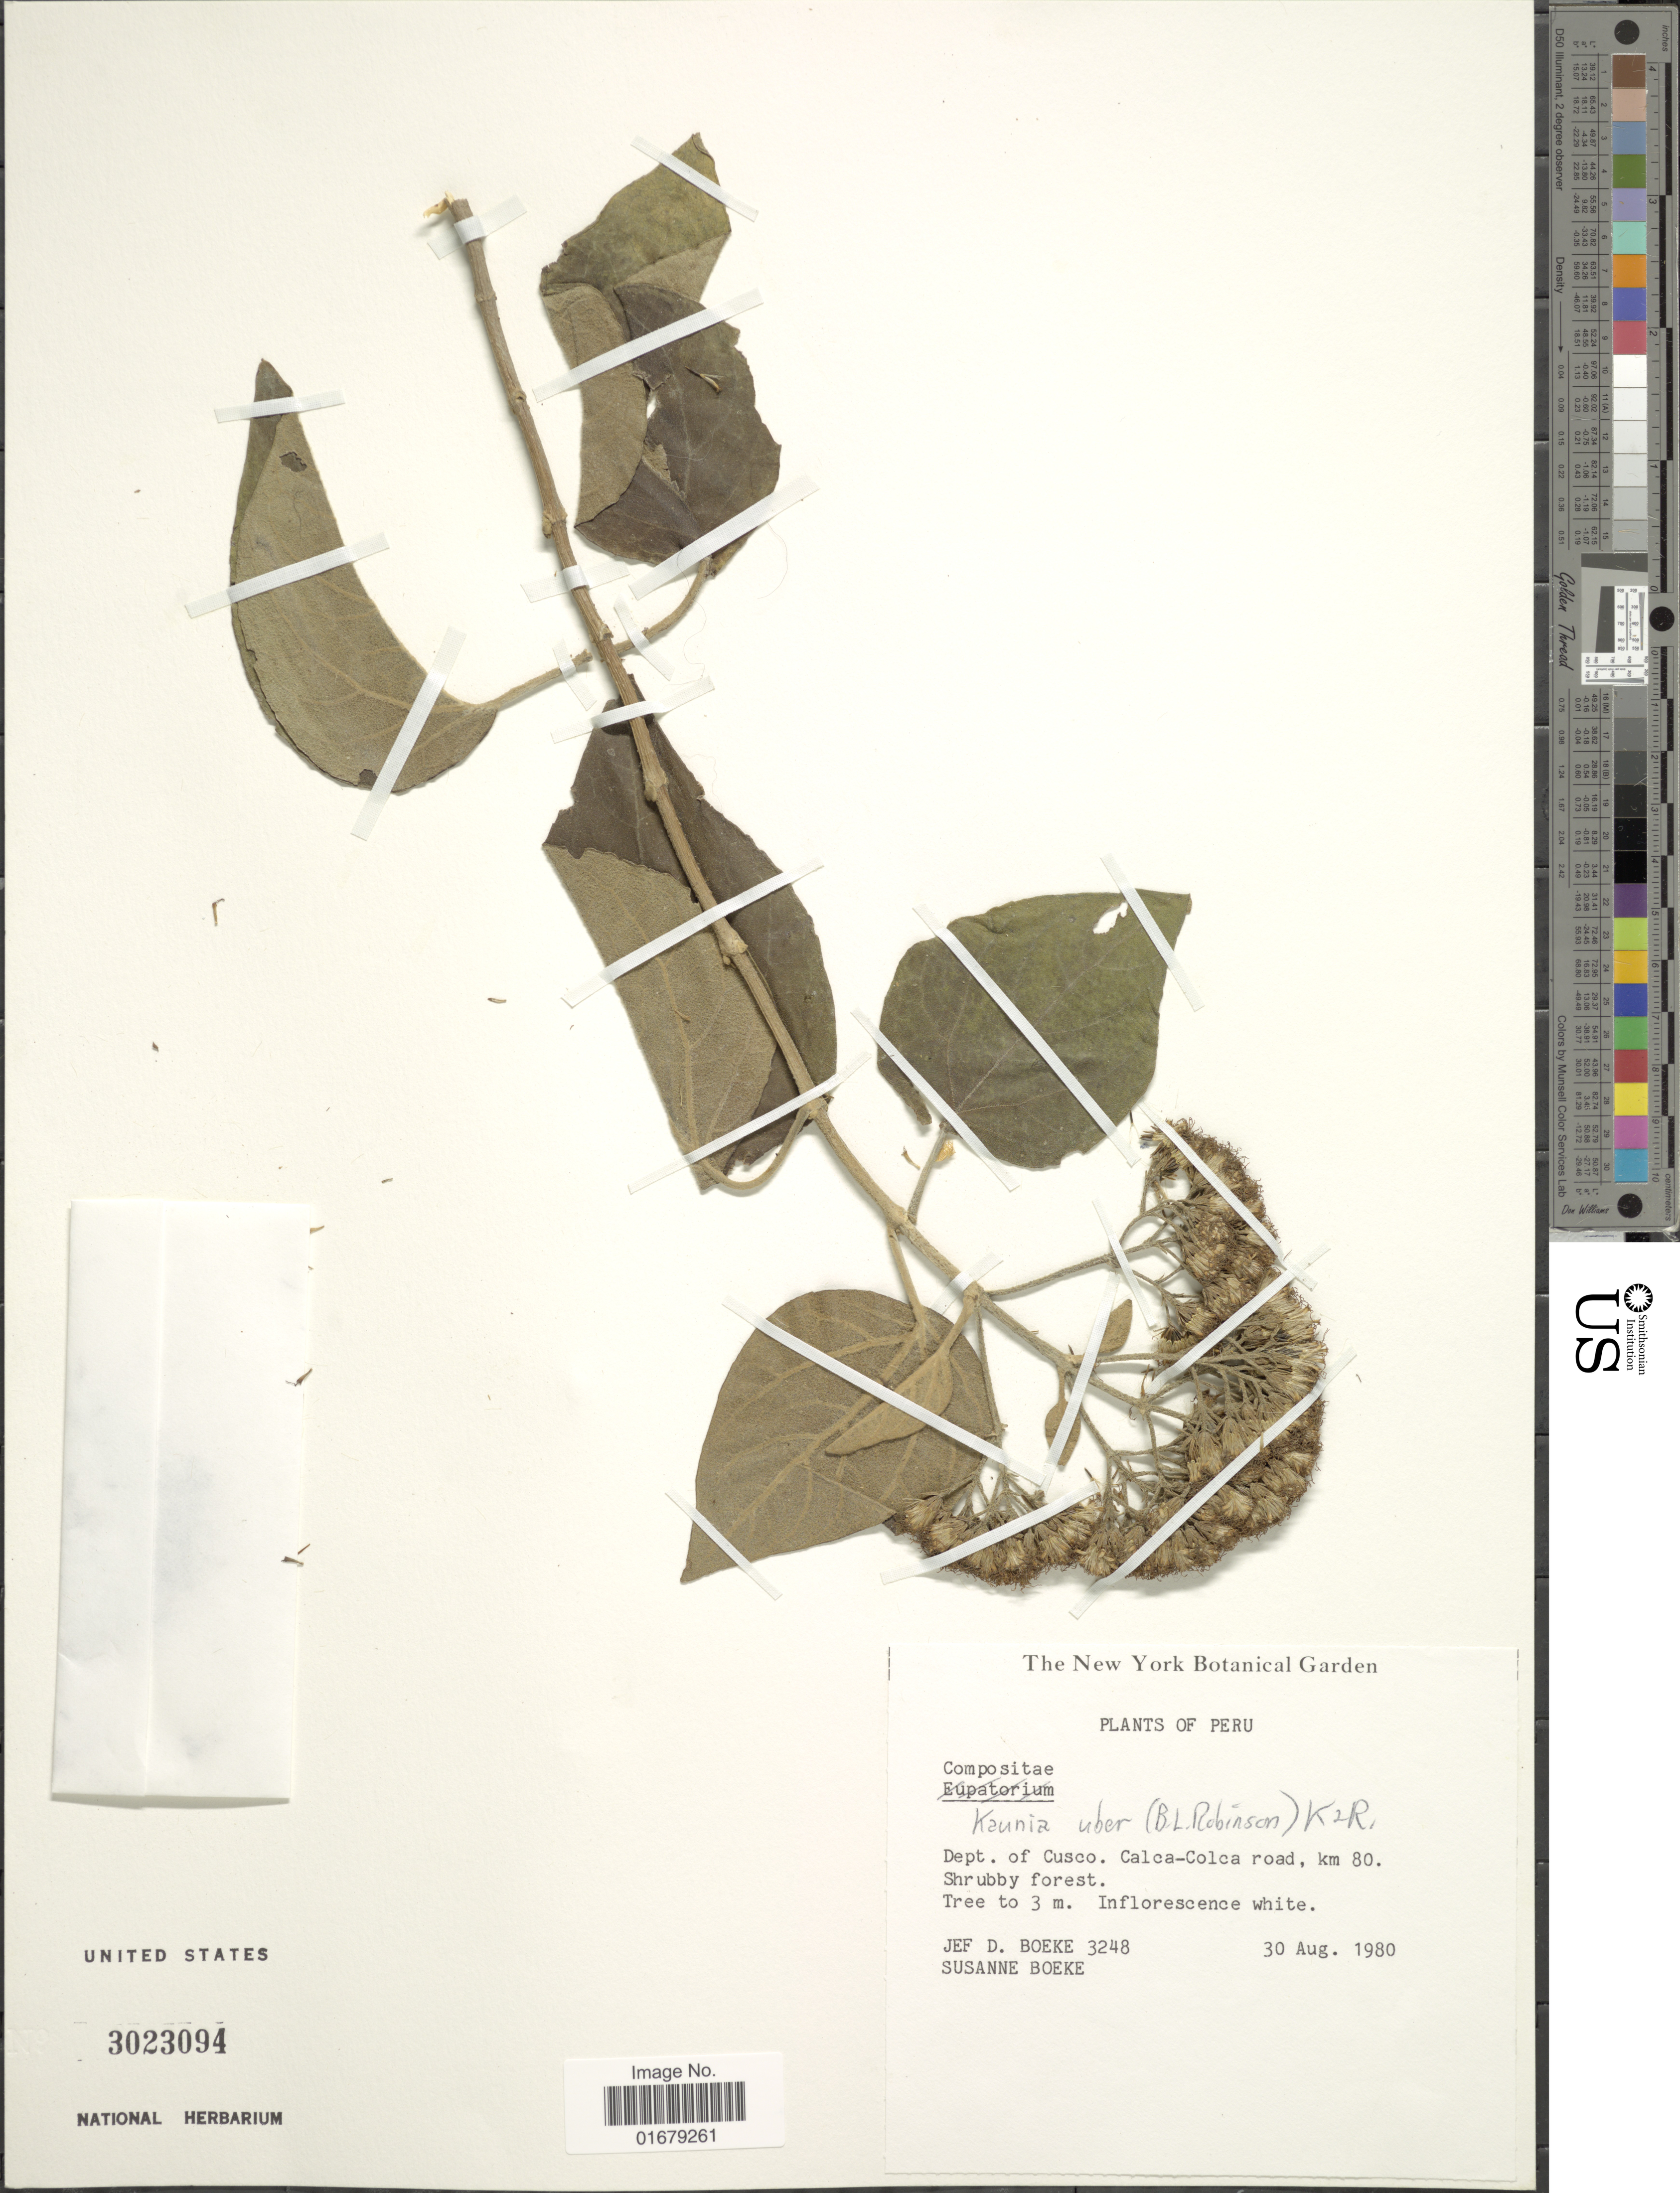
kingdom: Plantae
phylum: Tracheophyta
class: Magnoliopsida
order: Asterales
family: Asteraceae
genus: Kaunia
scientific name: Kaunia uber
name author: (B.L. Rob.) R.M. King & H. Rob.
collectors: J. D. Boeke & S. Boeke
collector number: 3248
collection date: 1980-08-30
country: Peru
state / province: Cusco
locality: Dept of Cusco. Calca-Colca road, km 80.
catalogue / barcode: US 3023094